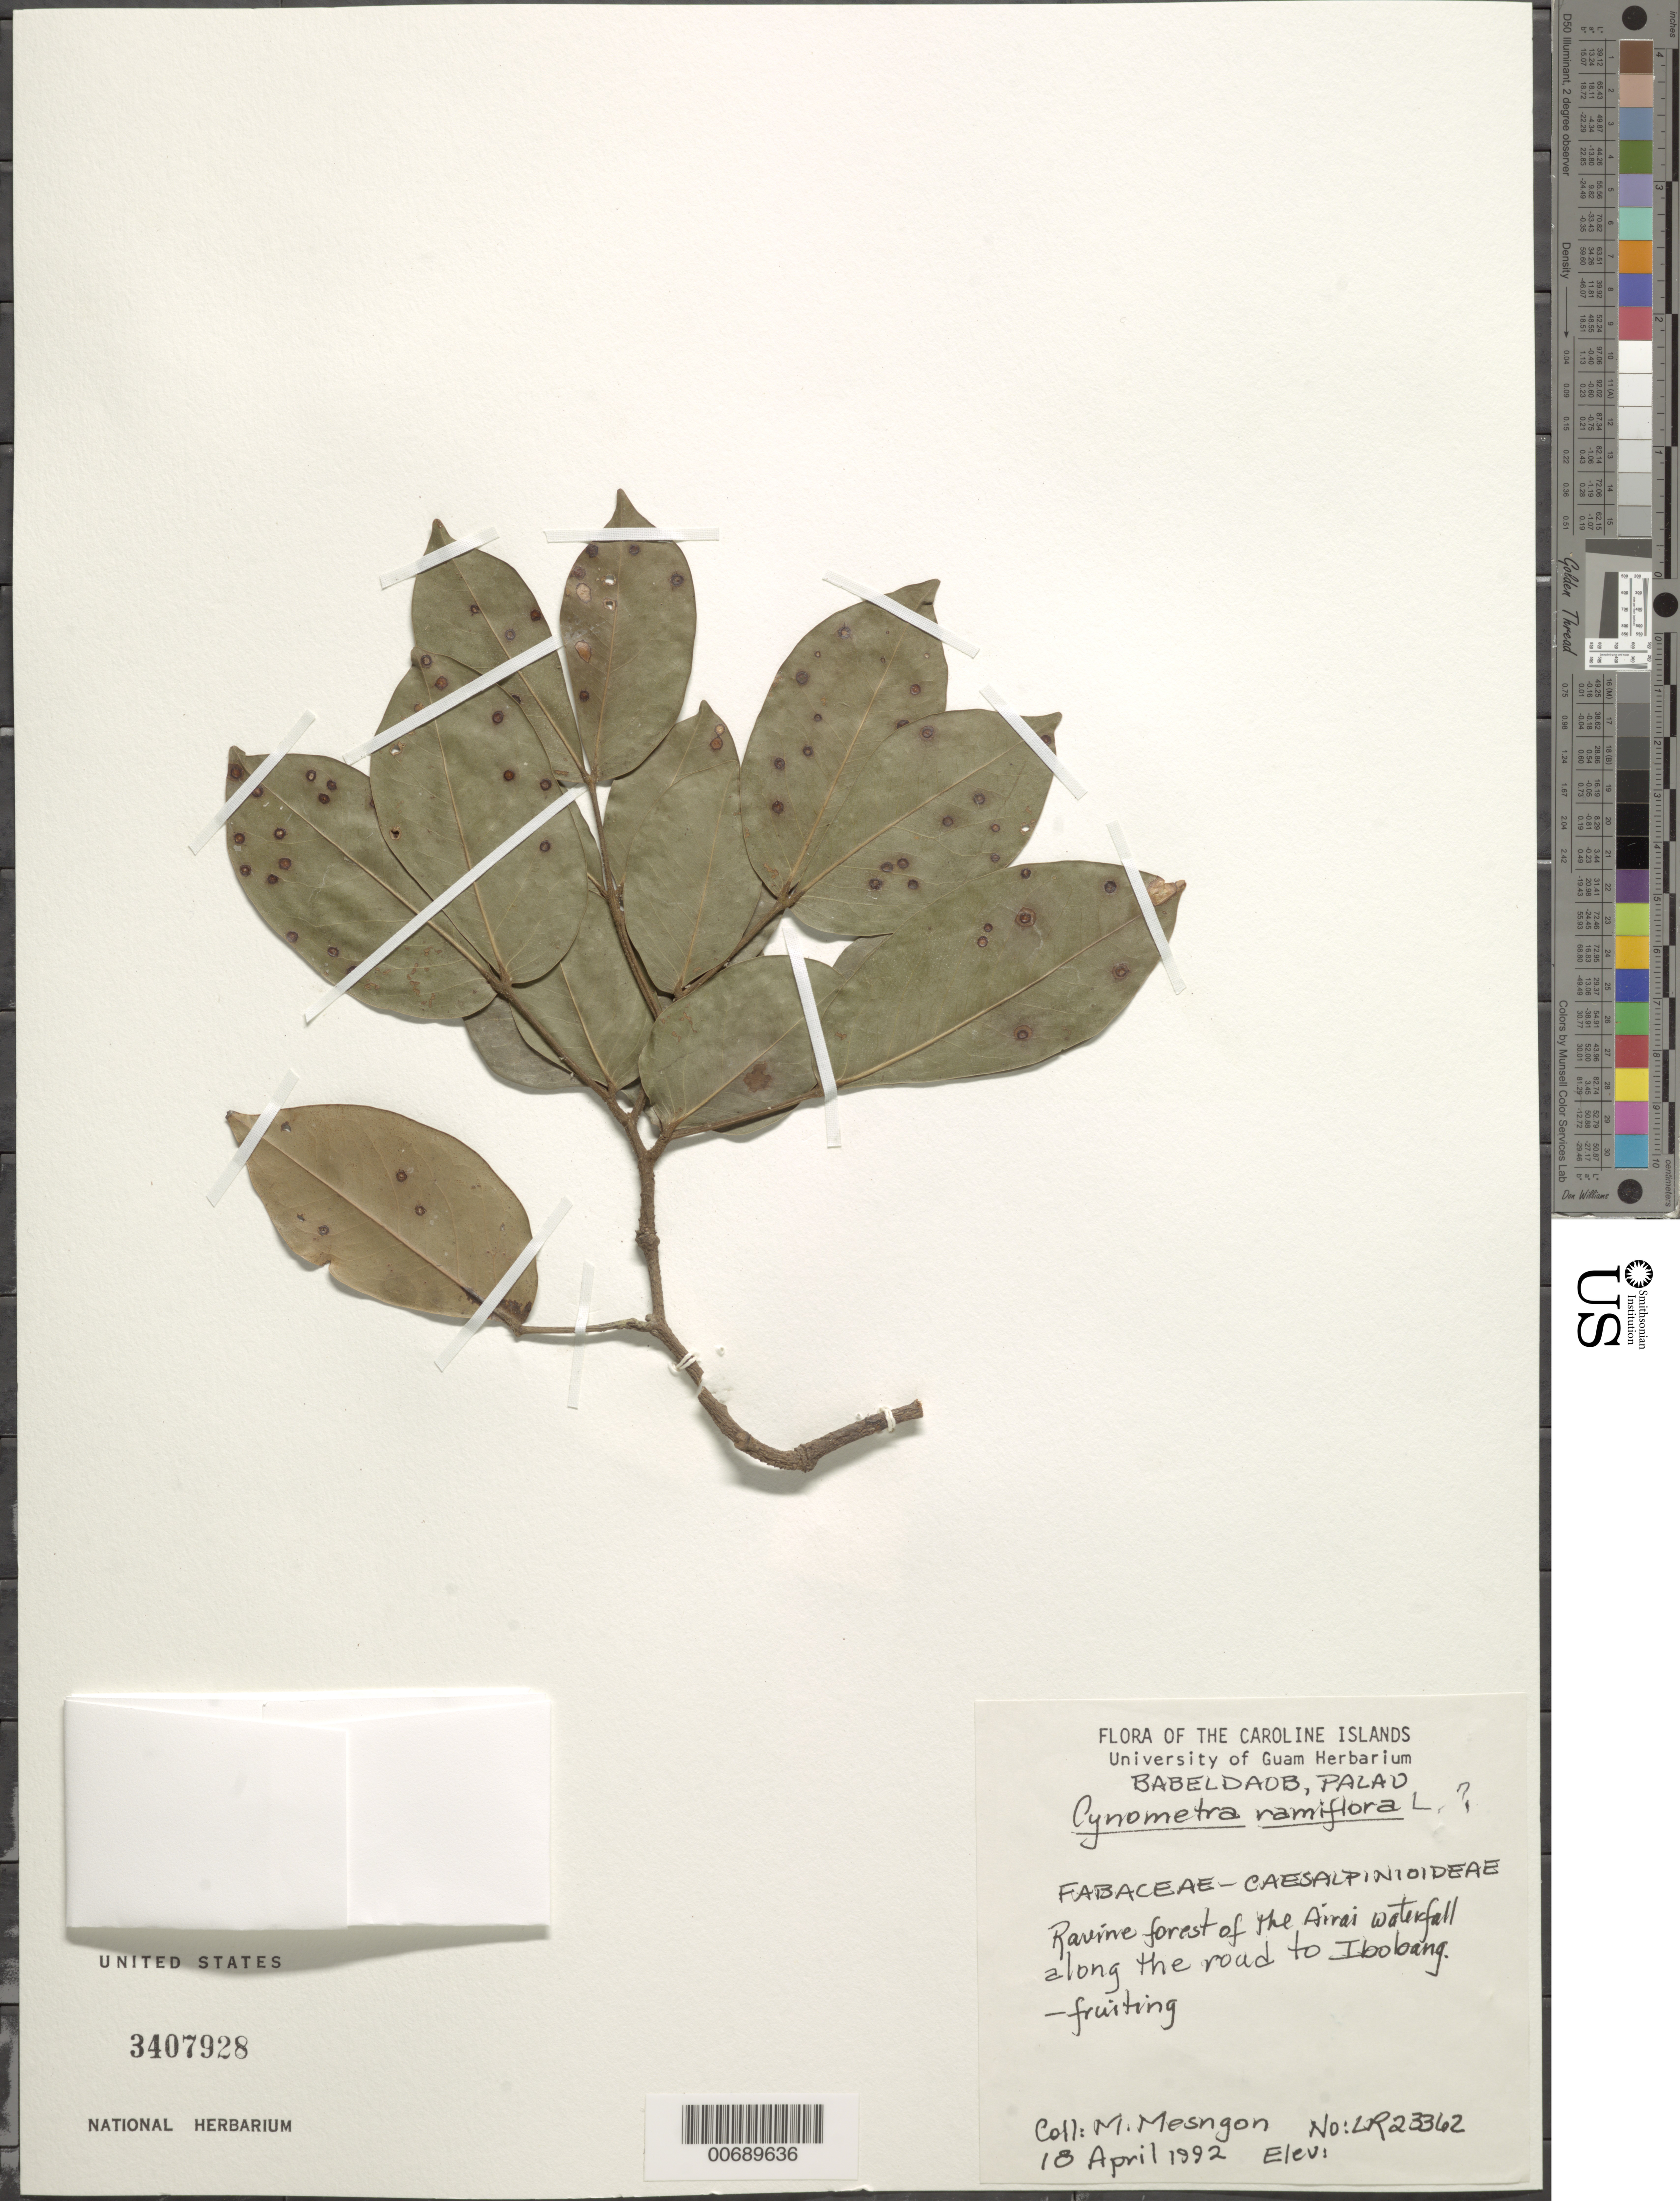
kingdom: Plantae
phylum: Tracheophyta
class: Magnoliopsida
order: Fabales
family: Fabaceae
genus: Cynometra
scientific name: Cynometra ramiflora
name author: L.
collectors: M. Mesngon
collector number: LR23362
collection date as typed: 18 Apr 1992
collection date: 1992-04-18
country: Palau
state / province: Airai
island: Babeldaob [Babelthuap]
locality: Airai waterfall, road to Ibobang.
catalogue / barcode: US 3407928